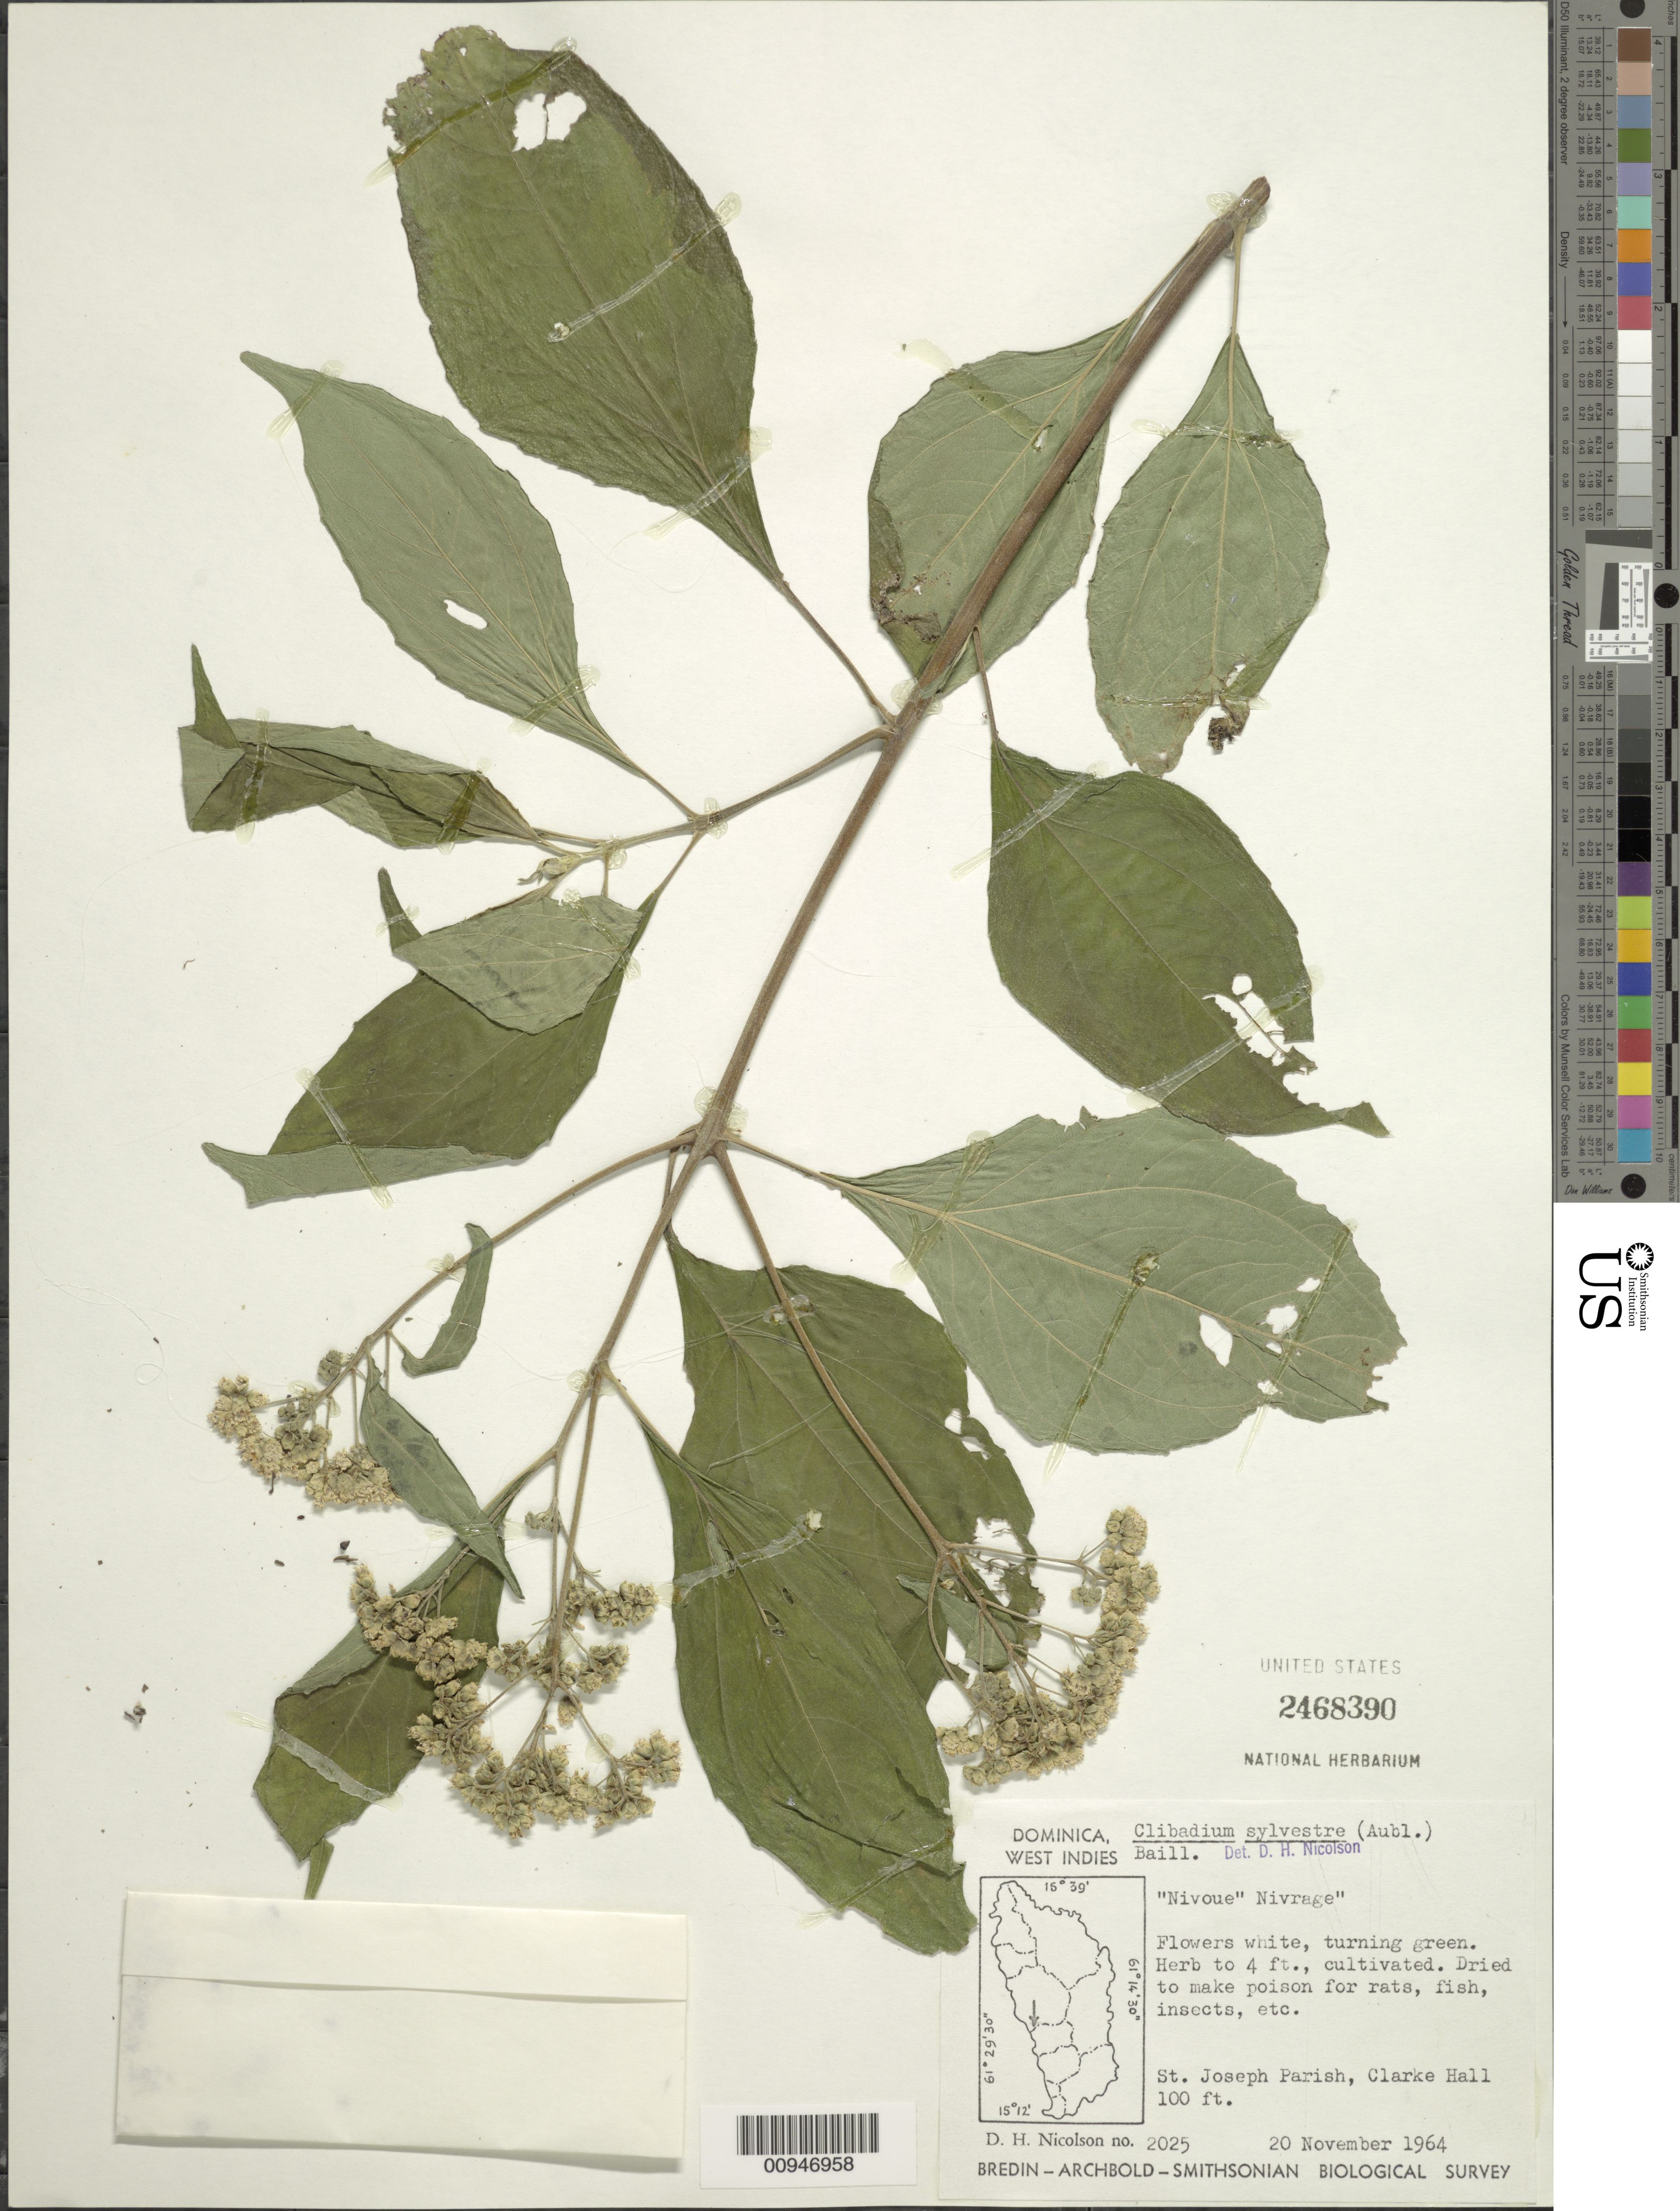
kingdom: Plantae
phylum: Tracheophyta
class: Magnoliopsida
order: Asterales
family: Asteraceae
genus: Clibadium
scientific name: Clibadium sylvestre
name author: (Aubl.) Baill.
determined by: Nicolson, Dan H.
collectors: D. H. Nicolson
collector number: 2025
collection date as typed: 20 Nov 1964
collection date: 1964-11-20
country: Dominica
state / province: St. Joseph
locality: Clarke Hill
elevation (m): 30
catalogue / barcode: US 2468390